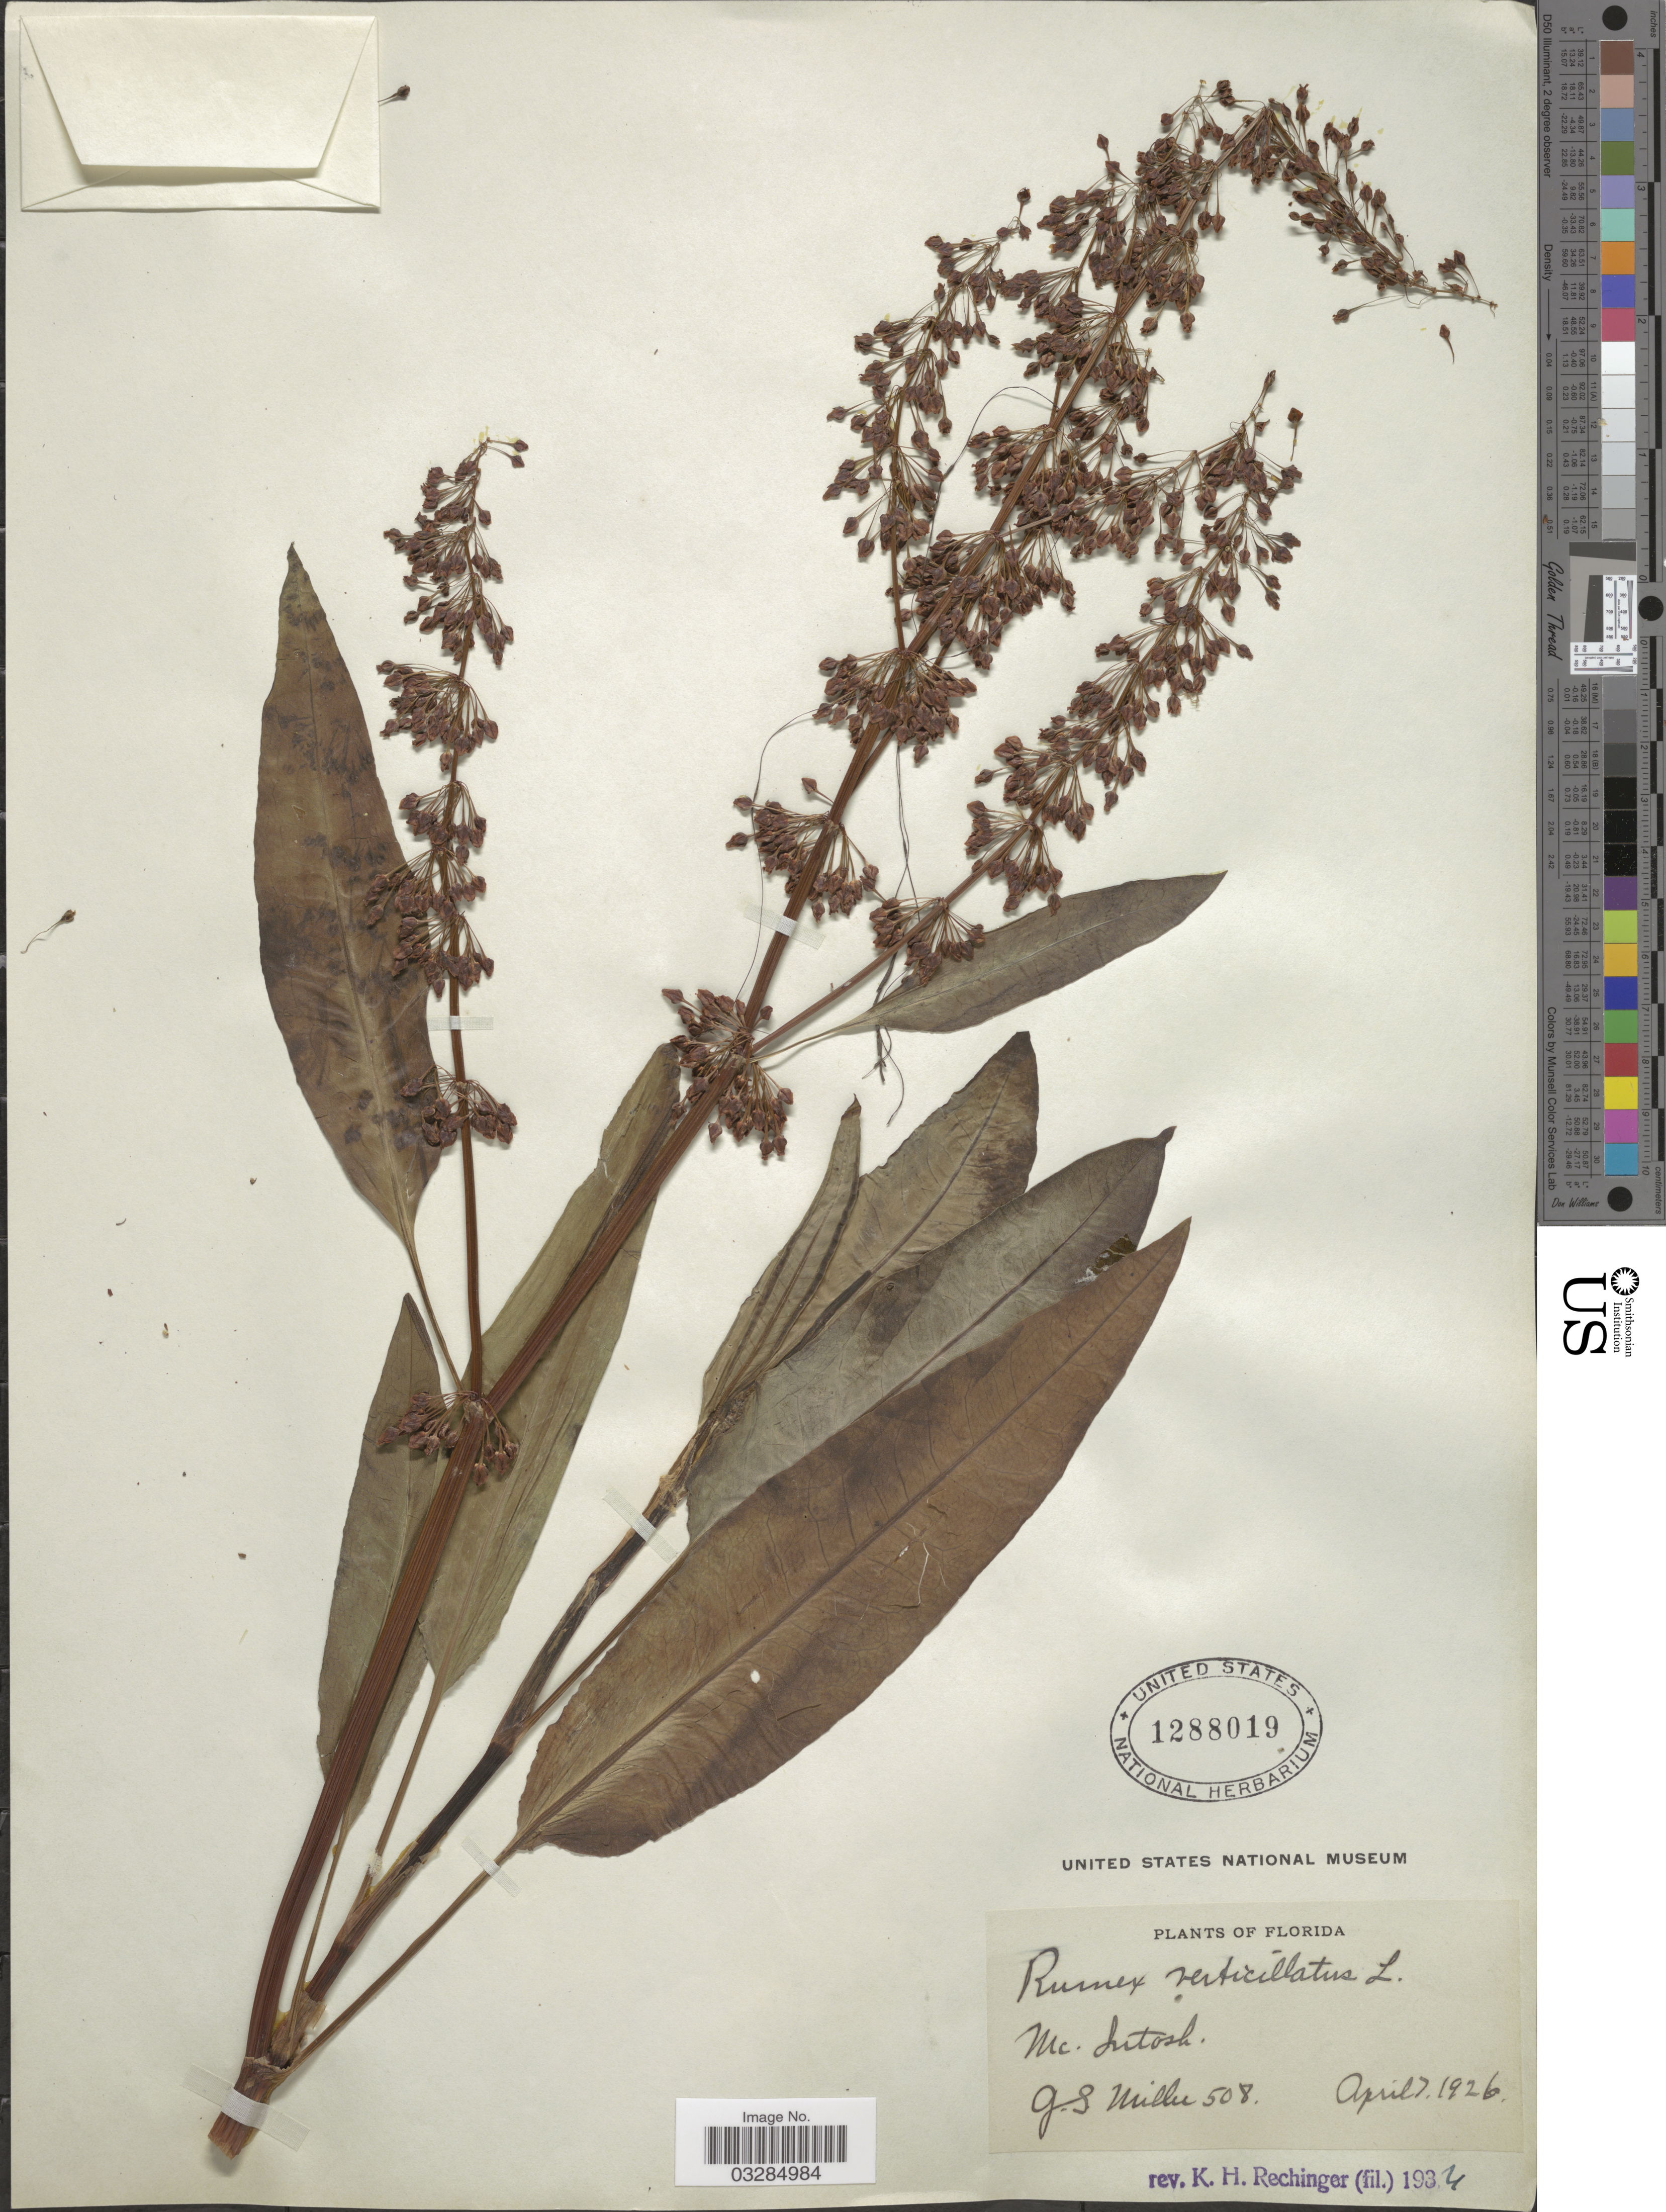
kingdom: Plantae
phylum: Tracheophyta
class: Magnoliopsida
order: Caryophyllales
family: Polygonaceae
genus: Rumex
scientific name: Rumex verticillatus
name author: L.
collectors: G. S. Miller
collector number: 508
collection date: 1926-04-07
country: United States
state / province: Florida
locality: Mc. Intosh.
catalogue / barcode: US 1288019